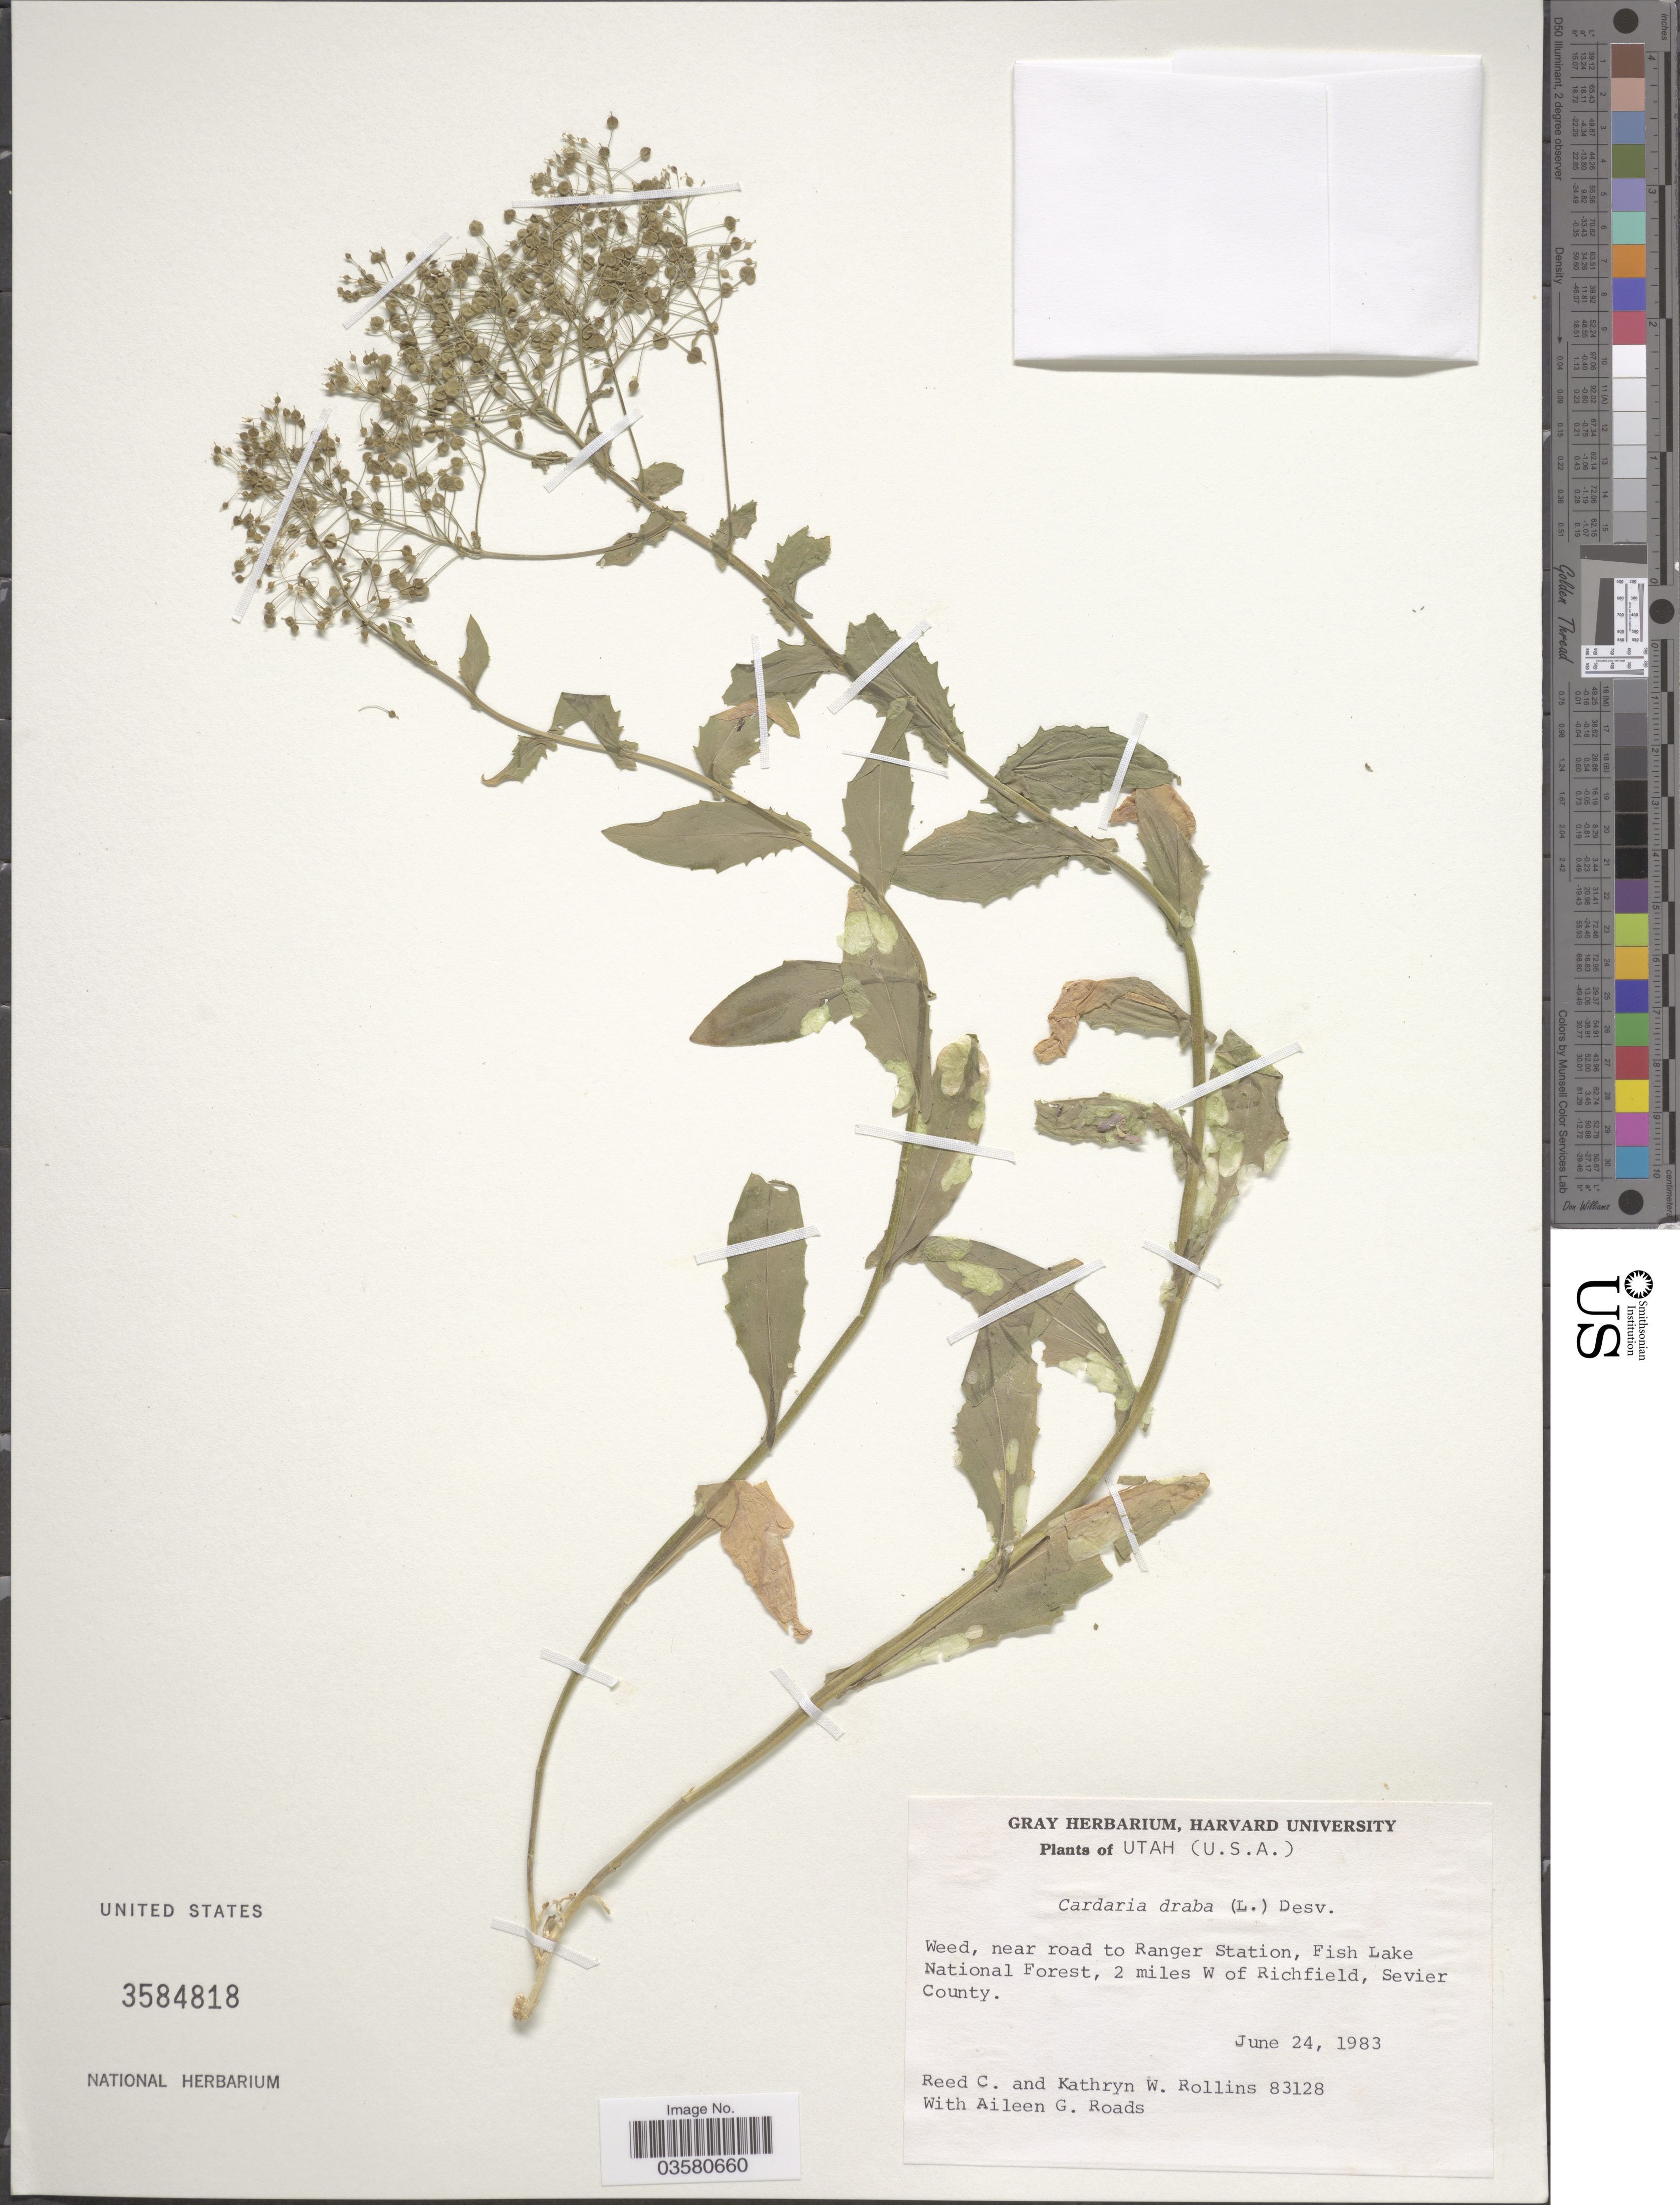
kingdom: Plantae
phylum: Tracheophyta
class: Magnoliopsida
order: Brassicales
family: Brassicaceae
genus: Lepidium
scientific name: Lepidium draba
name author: L.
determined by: Strong, M. T., (US), Smithsonian Institution - National Museum of Natural History (UNITED STATES)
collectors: R. C. Rollins, K. W. Rollins & A. Roads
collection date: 1983-06-24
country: United States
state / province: Utah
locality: Near road to Ranger Station, Fish Lake National Forest, 2 miles W of Richfield, Sevier County.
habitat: weed near road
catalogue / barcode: US 3584818